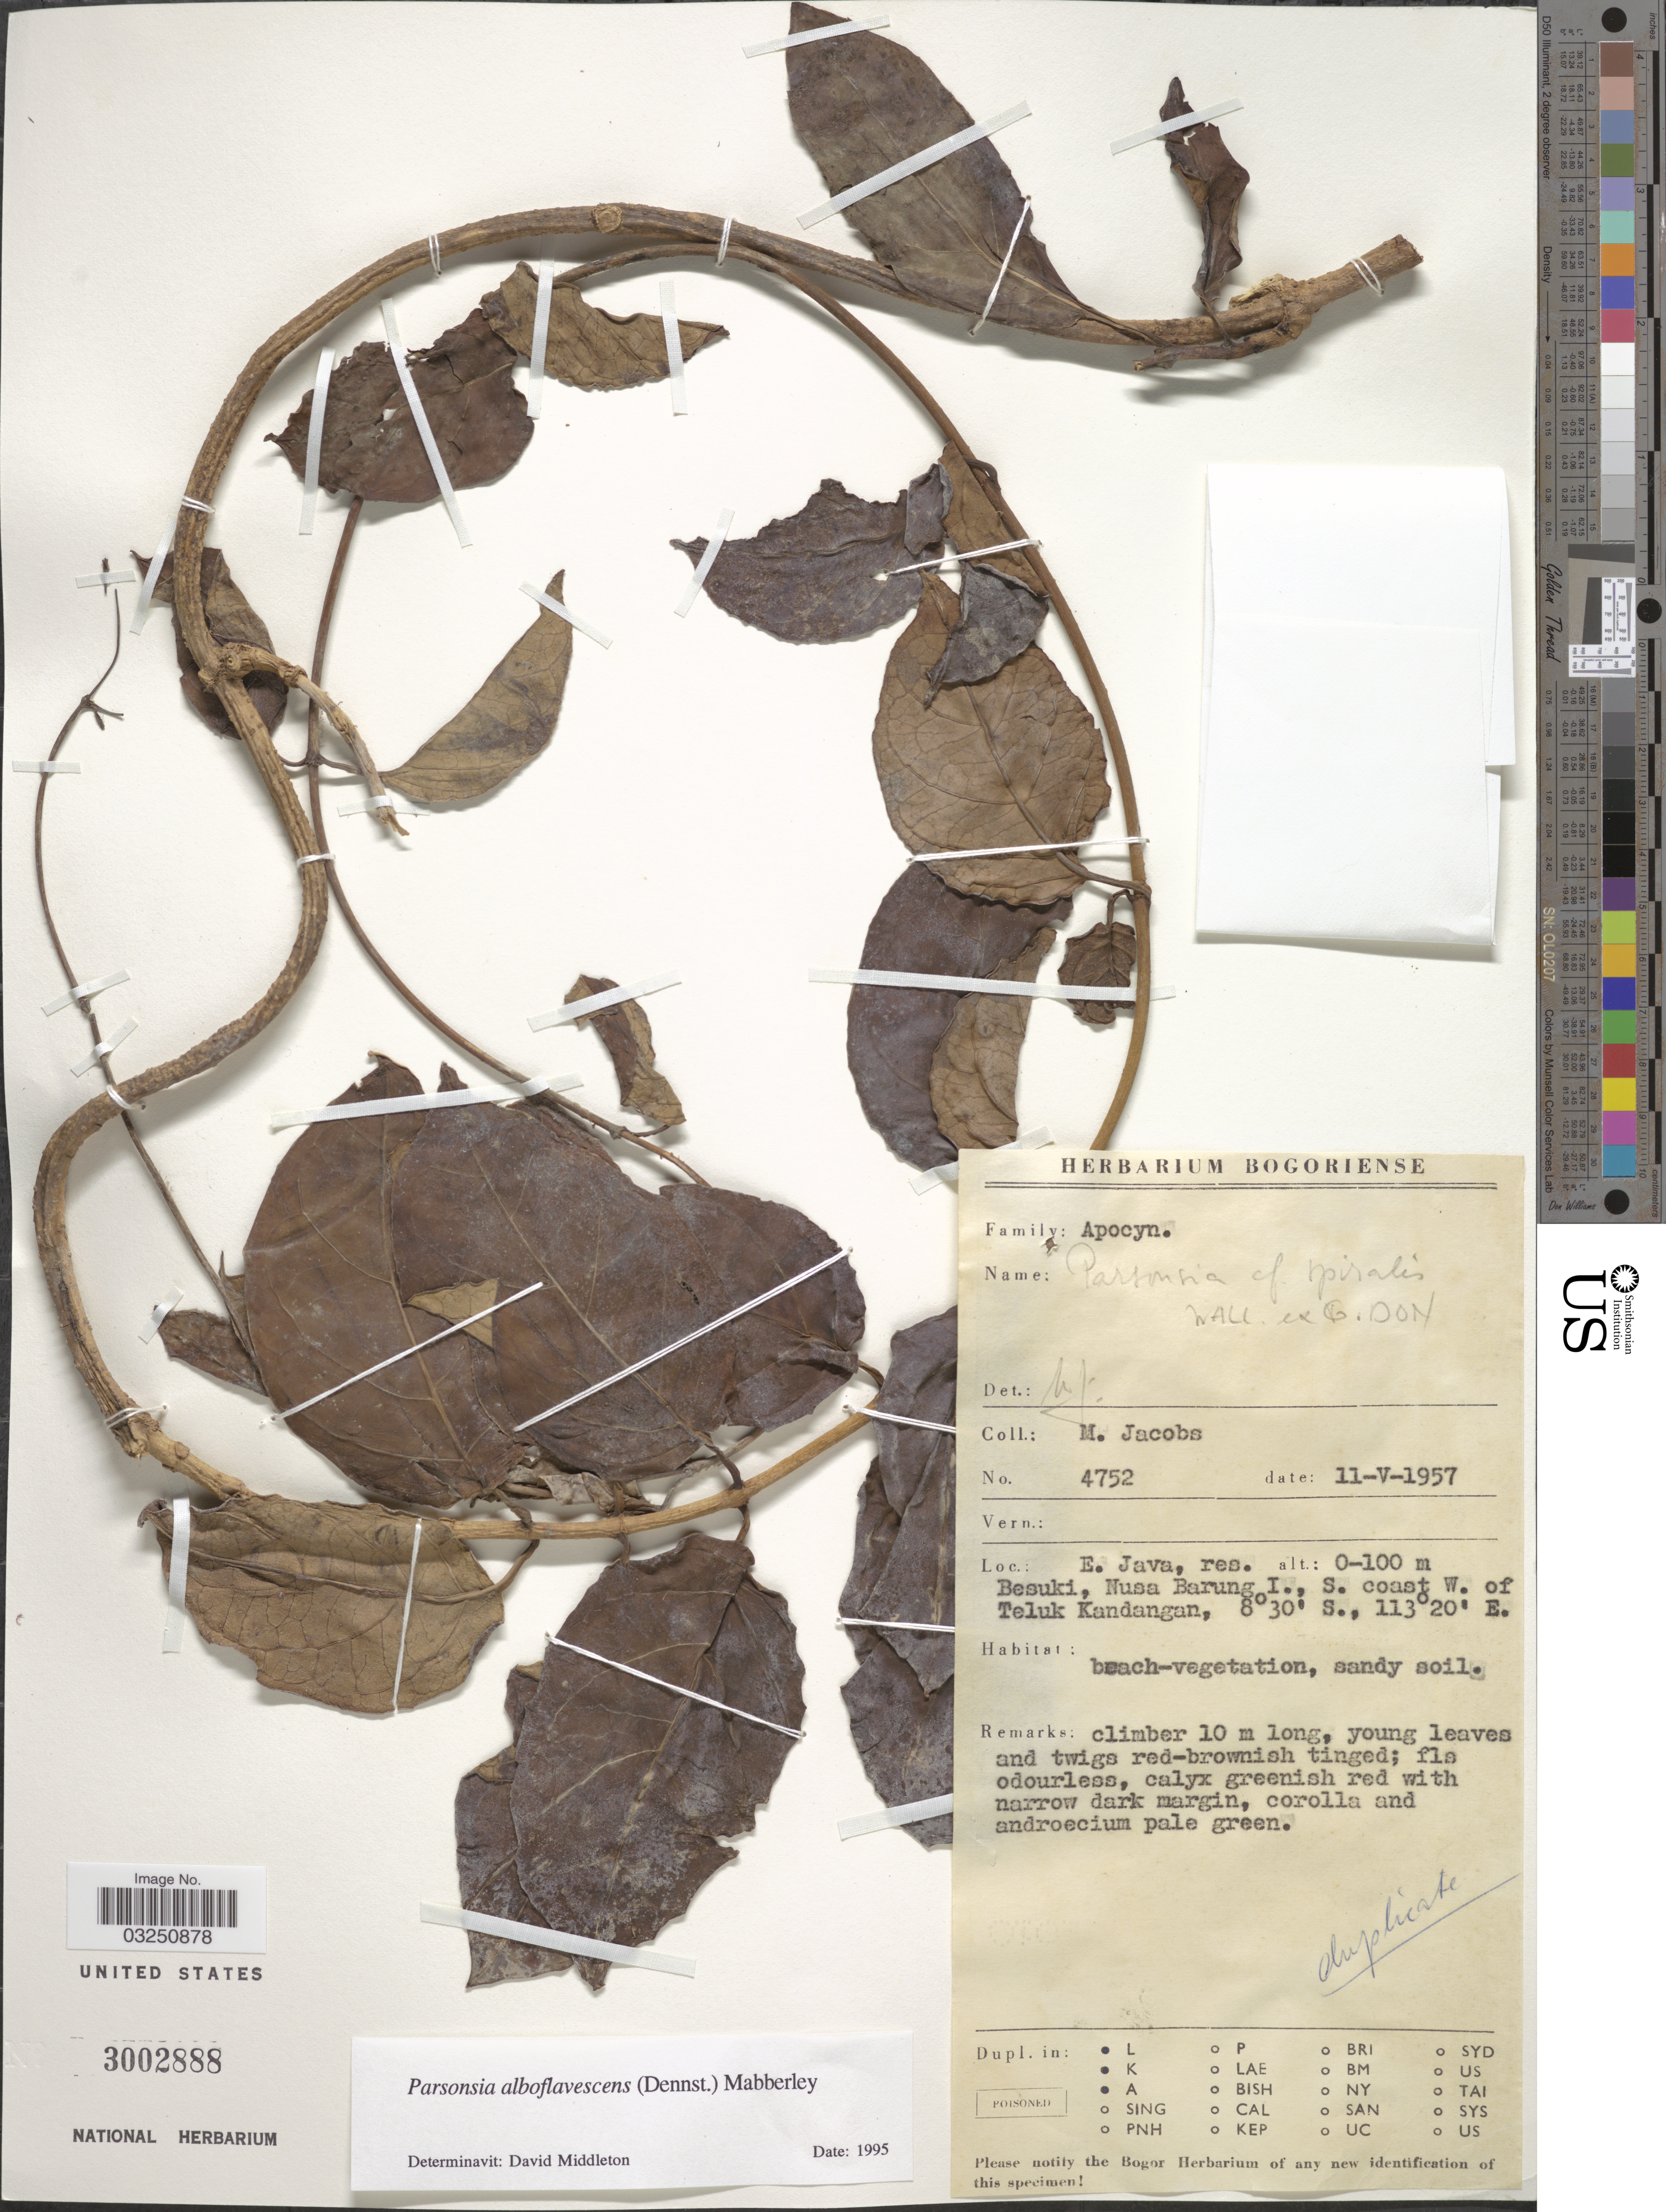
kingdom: Plantae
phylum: Tracheophyta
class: Magnoliopsida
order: Gentianales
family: Apocynaceae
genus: Parsonsia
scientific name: Parsonsia alboflavescens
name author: (Dennst.) Mabberley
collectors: M. Jacobs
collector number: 4752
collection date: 1957-05-11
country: Indonesia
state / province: Java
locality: E. Java, res. Besuki, Nusa Barung I., S. coast W. of Teluk Kandangan.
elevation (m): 0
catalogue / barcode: US 3002888